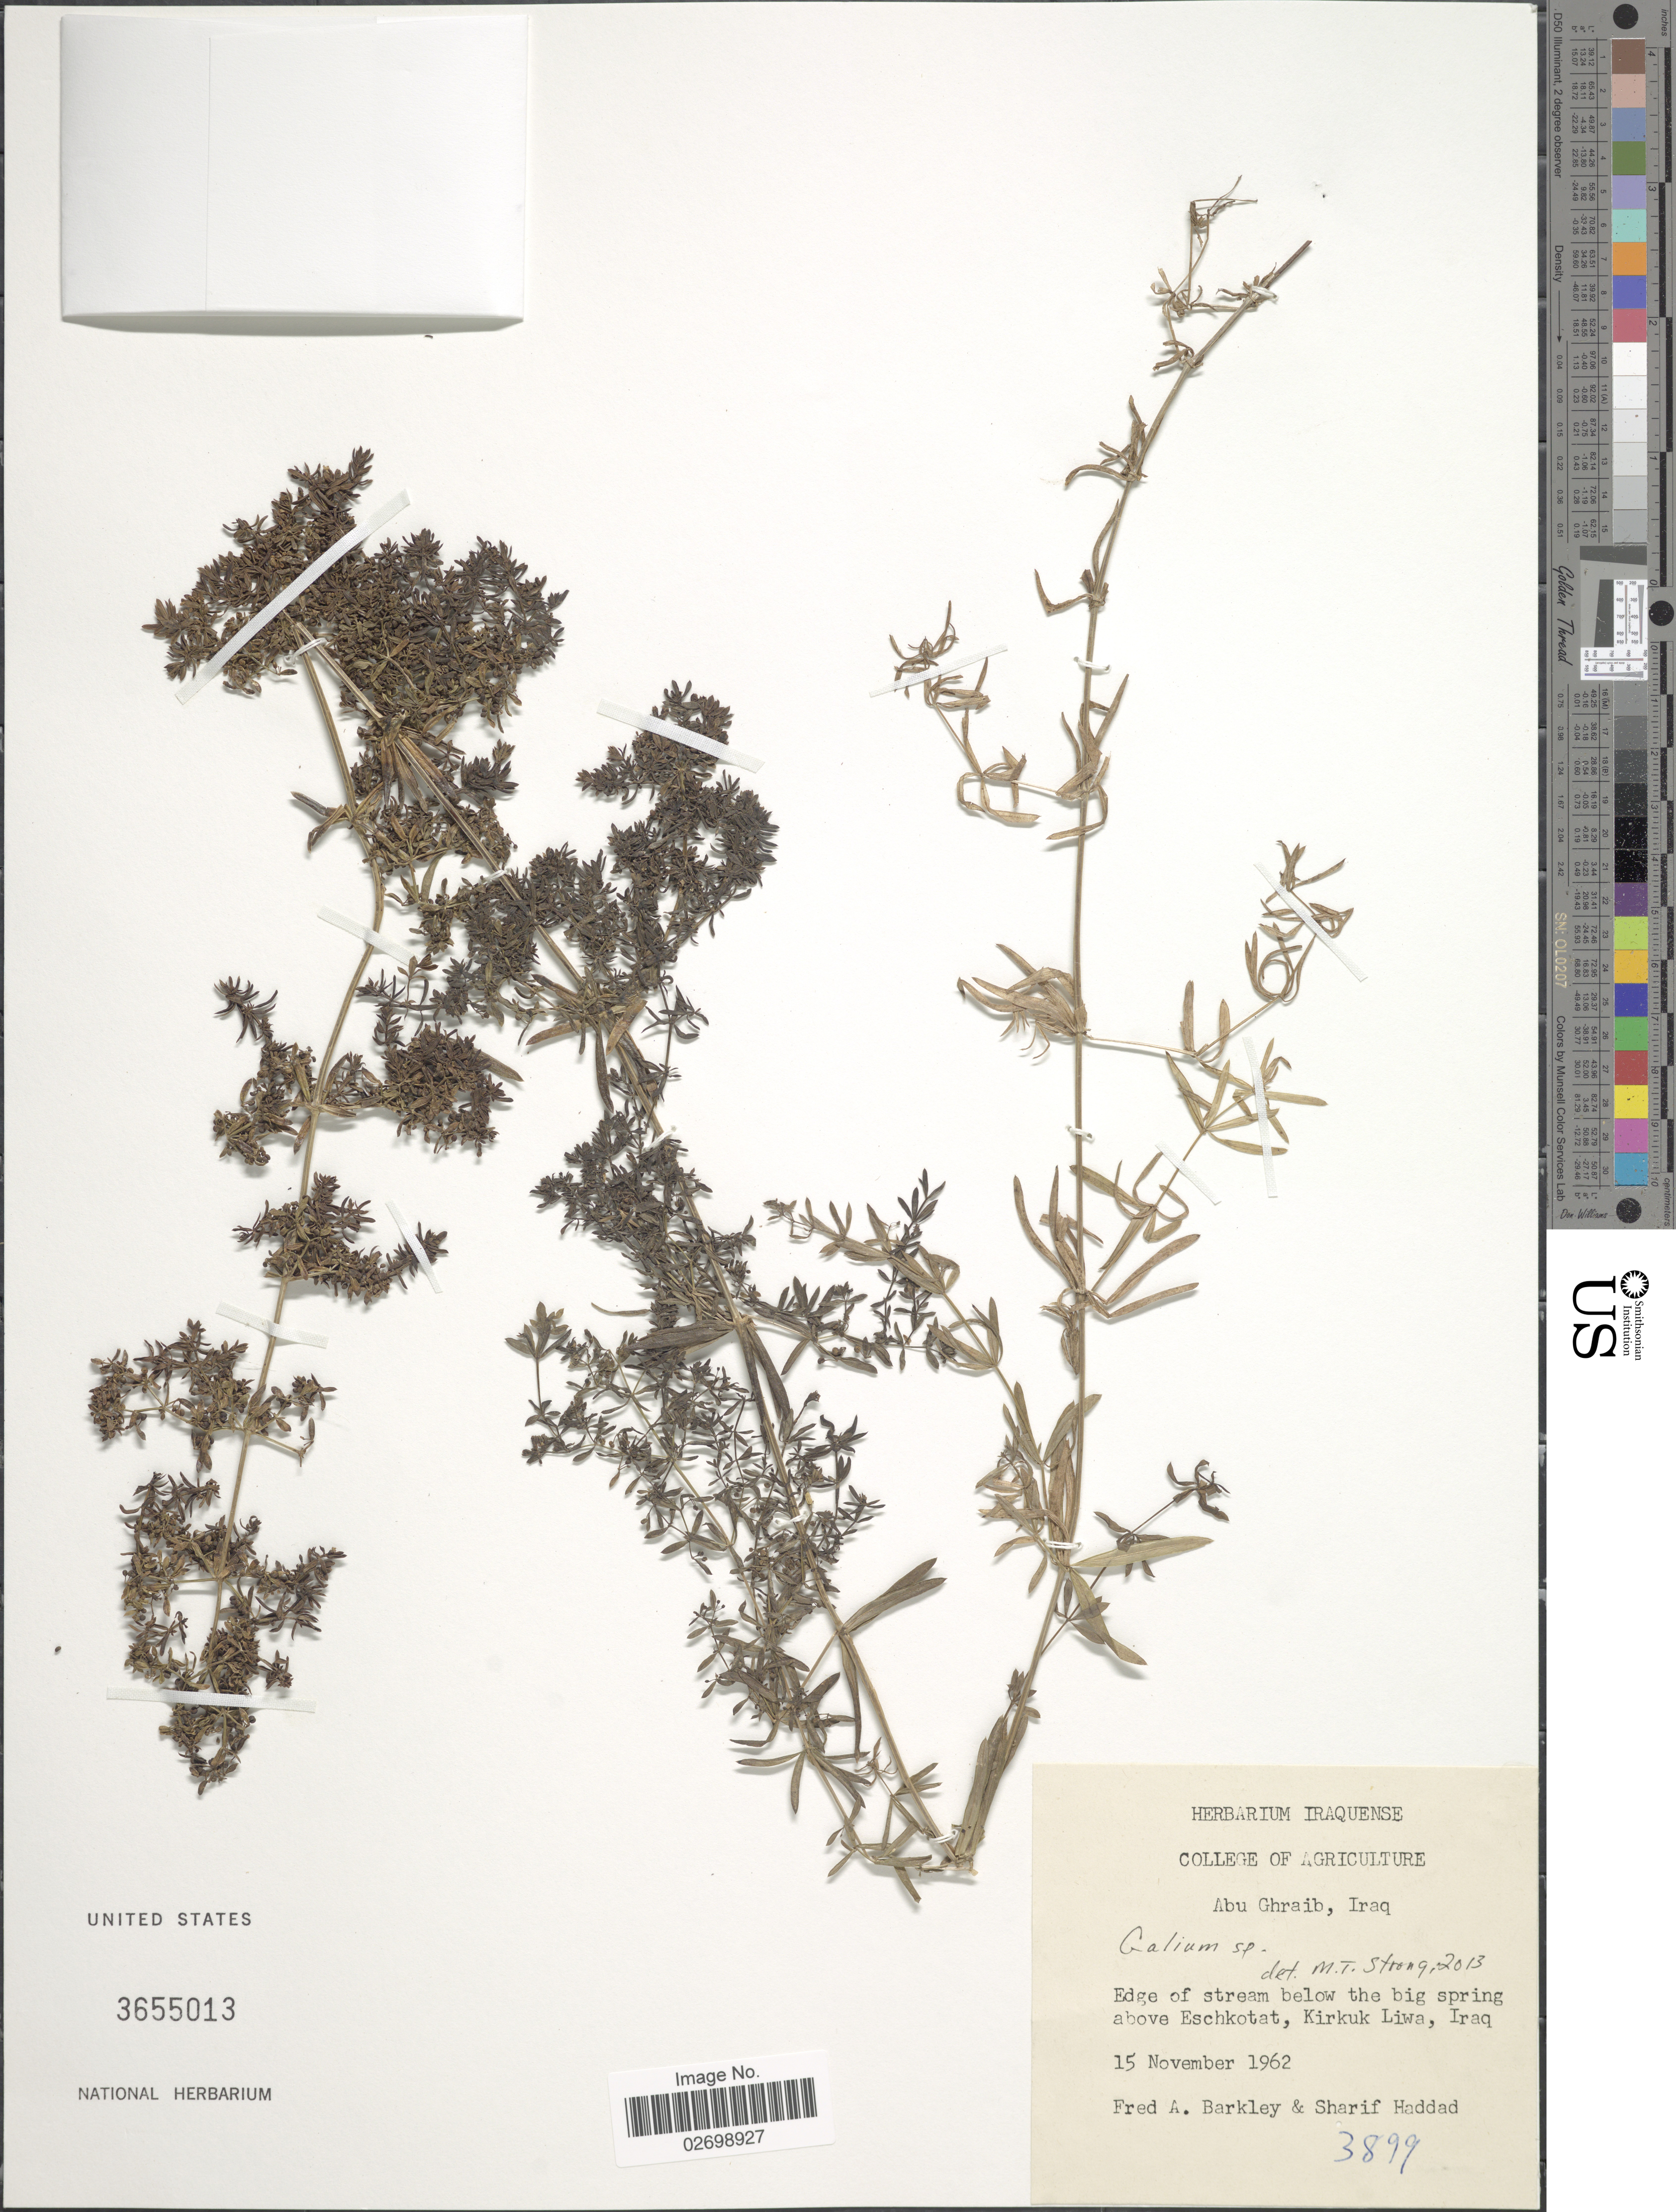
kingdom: Plantae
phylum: Tracheophyta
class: Magnoliopsida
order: Gentianales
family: Rubiaceae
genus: Galium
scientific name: Galium sp.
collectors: F. A. Barkley & S. Haddad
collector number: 3899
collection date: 1962-11-15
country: Iraq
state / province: Kirkūk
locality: Above Eschkotat, Kirkuk Liwa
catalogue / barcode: US 3655013